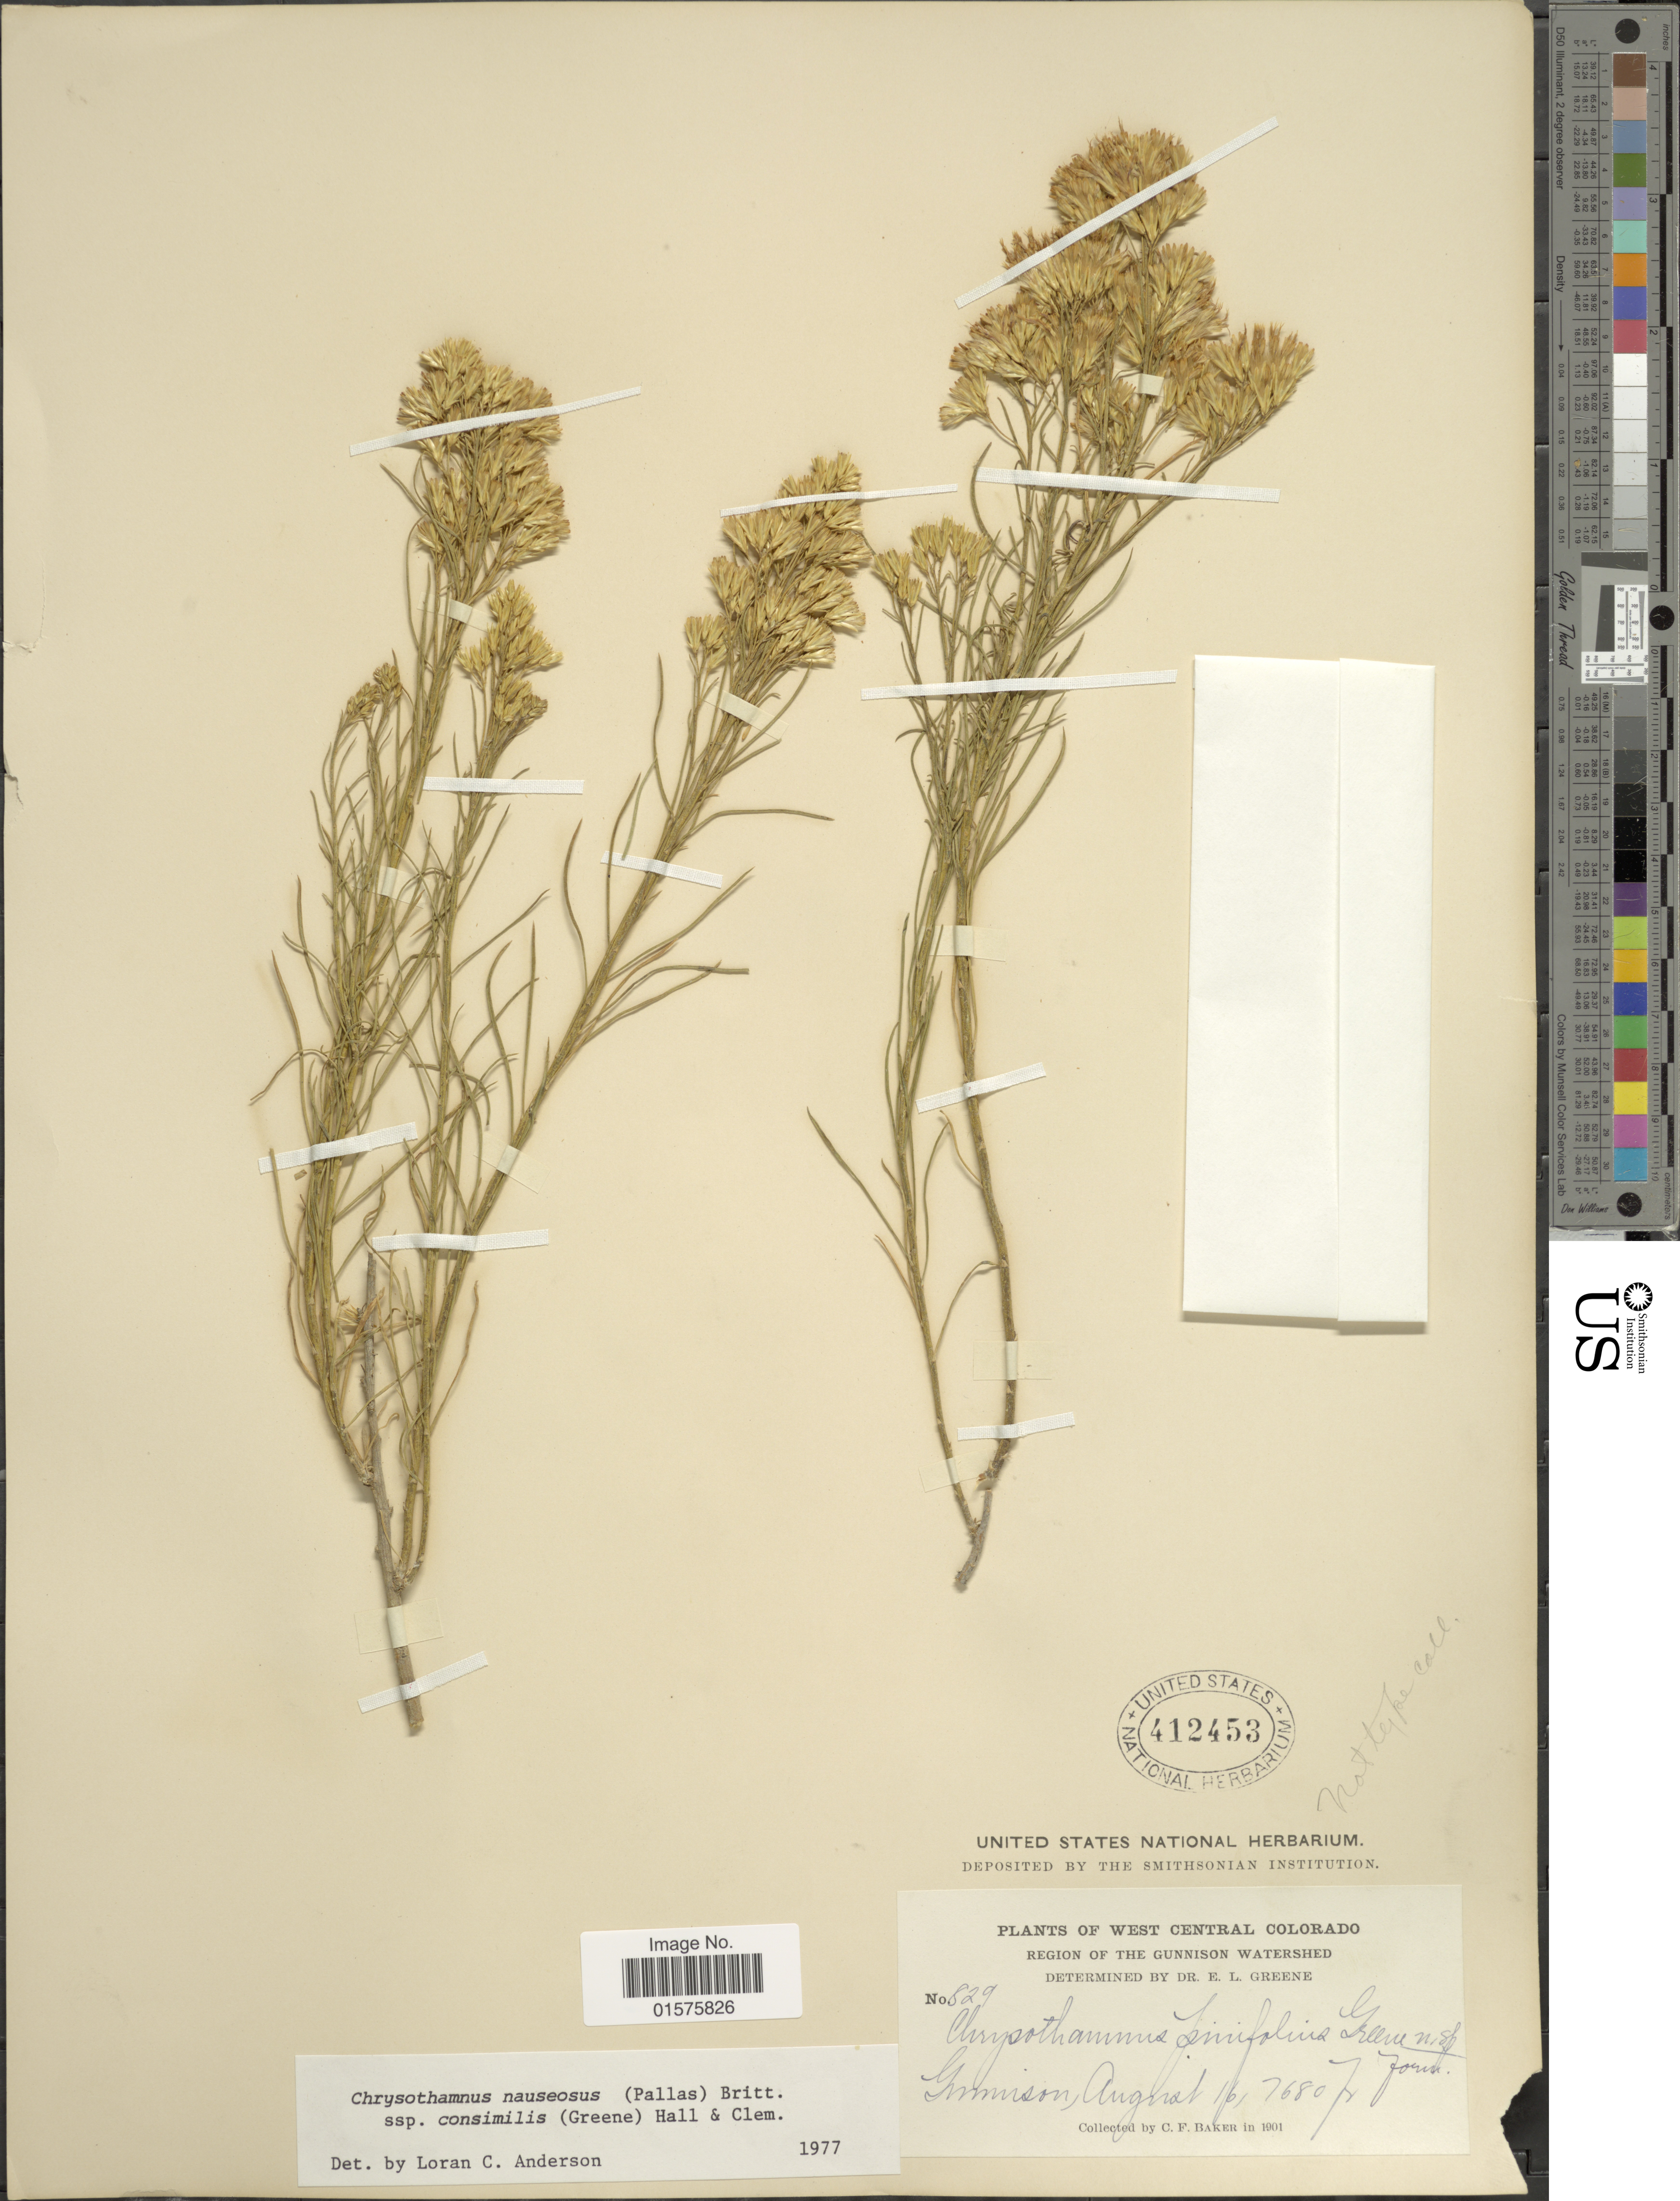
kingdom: Plantae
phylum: Tracheophyta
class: Magnoliopsida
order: Asterales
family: Asteraceae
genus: Ericameria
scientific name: Ericameria nauseosa var. oreophila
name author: (A. Nelson) G.L. Nesom & G.I. Baird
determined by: Urbatsch, Lowell E., Curator (LSU), Louisiana State University (UNITED STATES)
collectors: C. F. Baker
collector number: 829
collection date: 1901-08-16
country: United States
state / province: Colorado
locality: West Central Colorado. Region of the Gunnison Watershed. Gunnison.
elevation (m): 2341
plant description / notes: No precise locality correction needed.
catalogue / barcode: US 412453